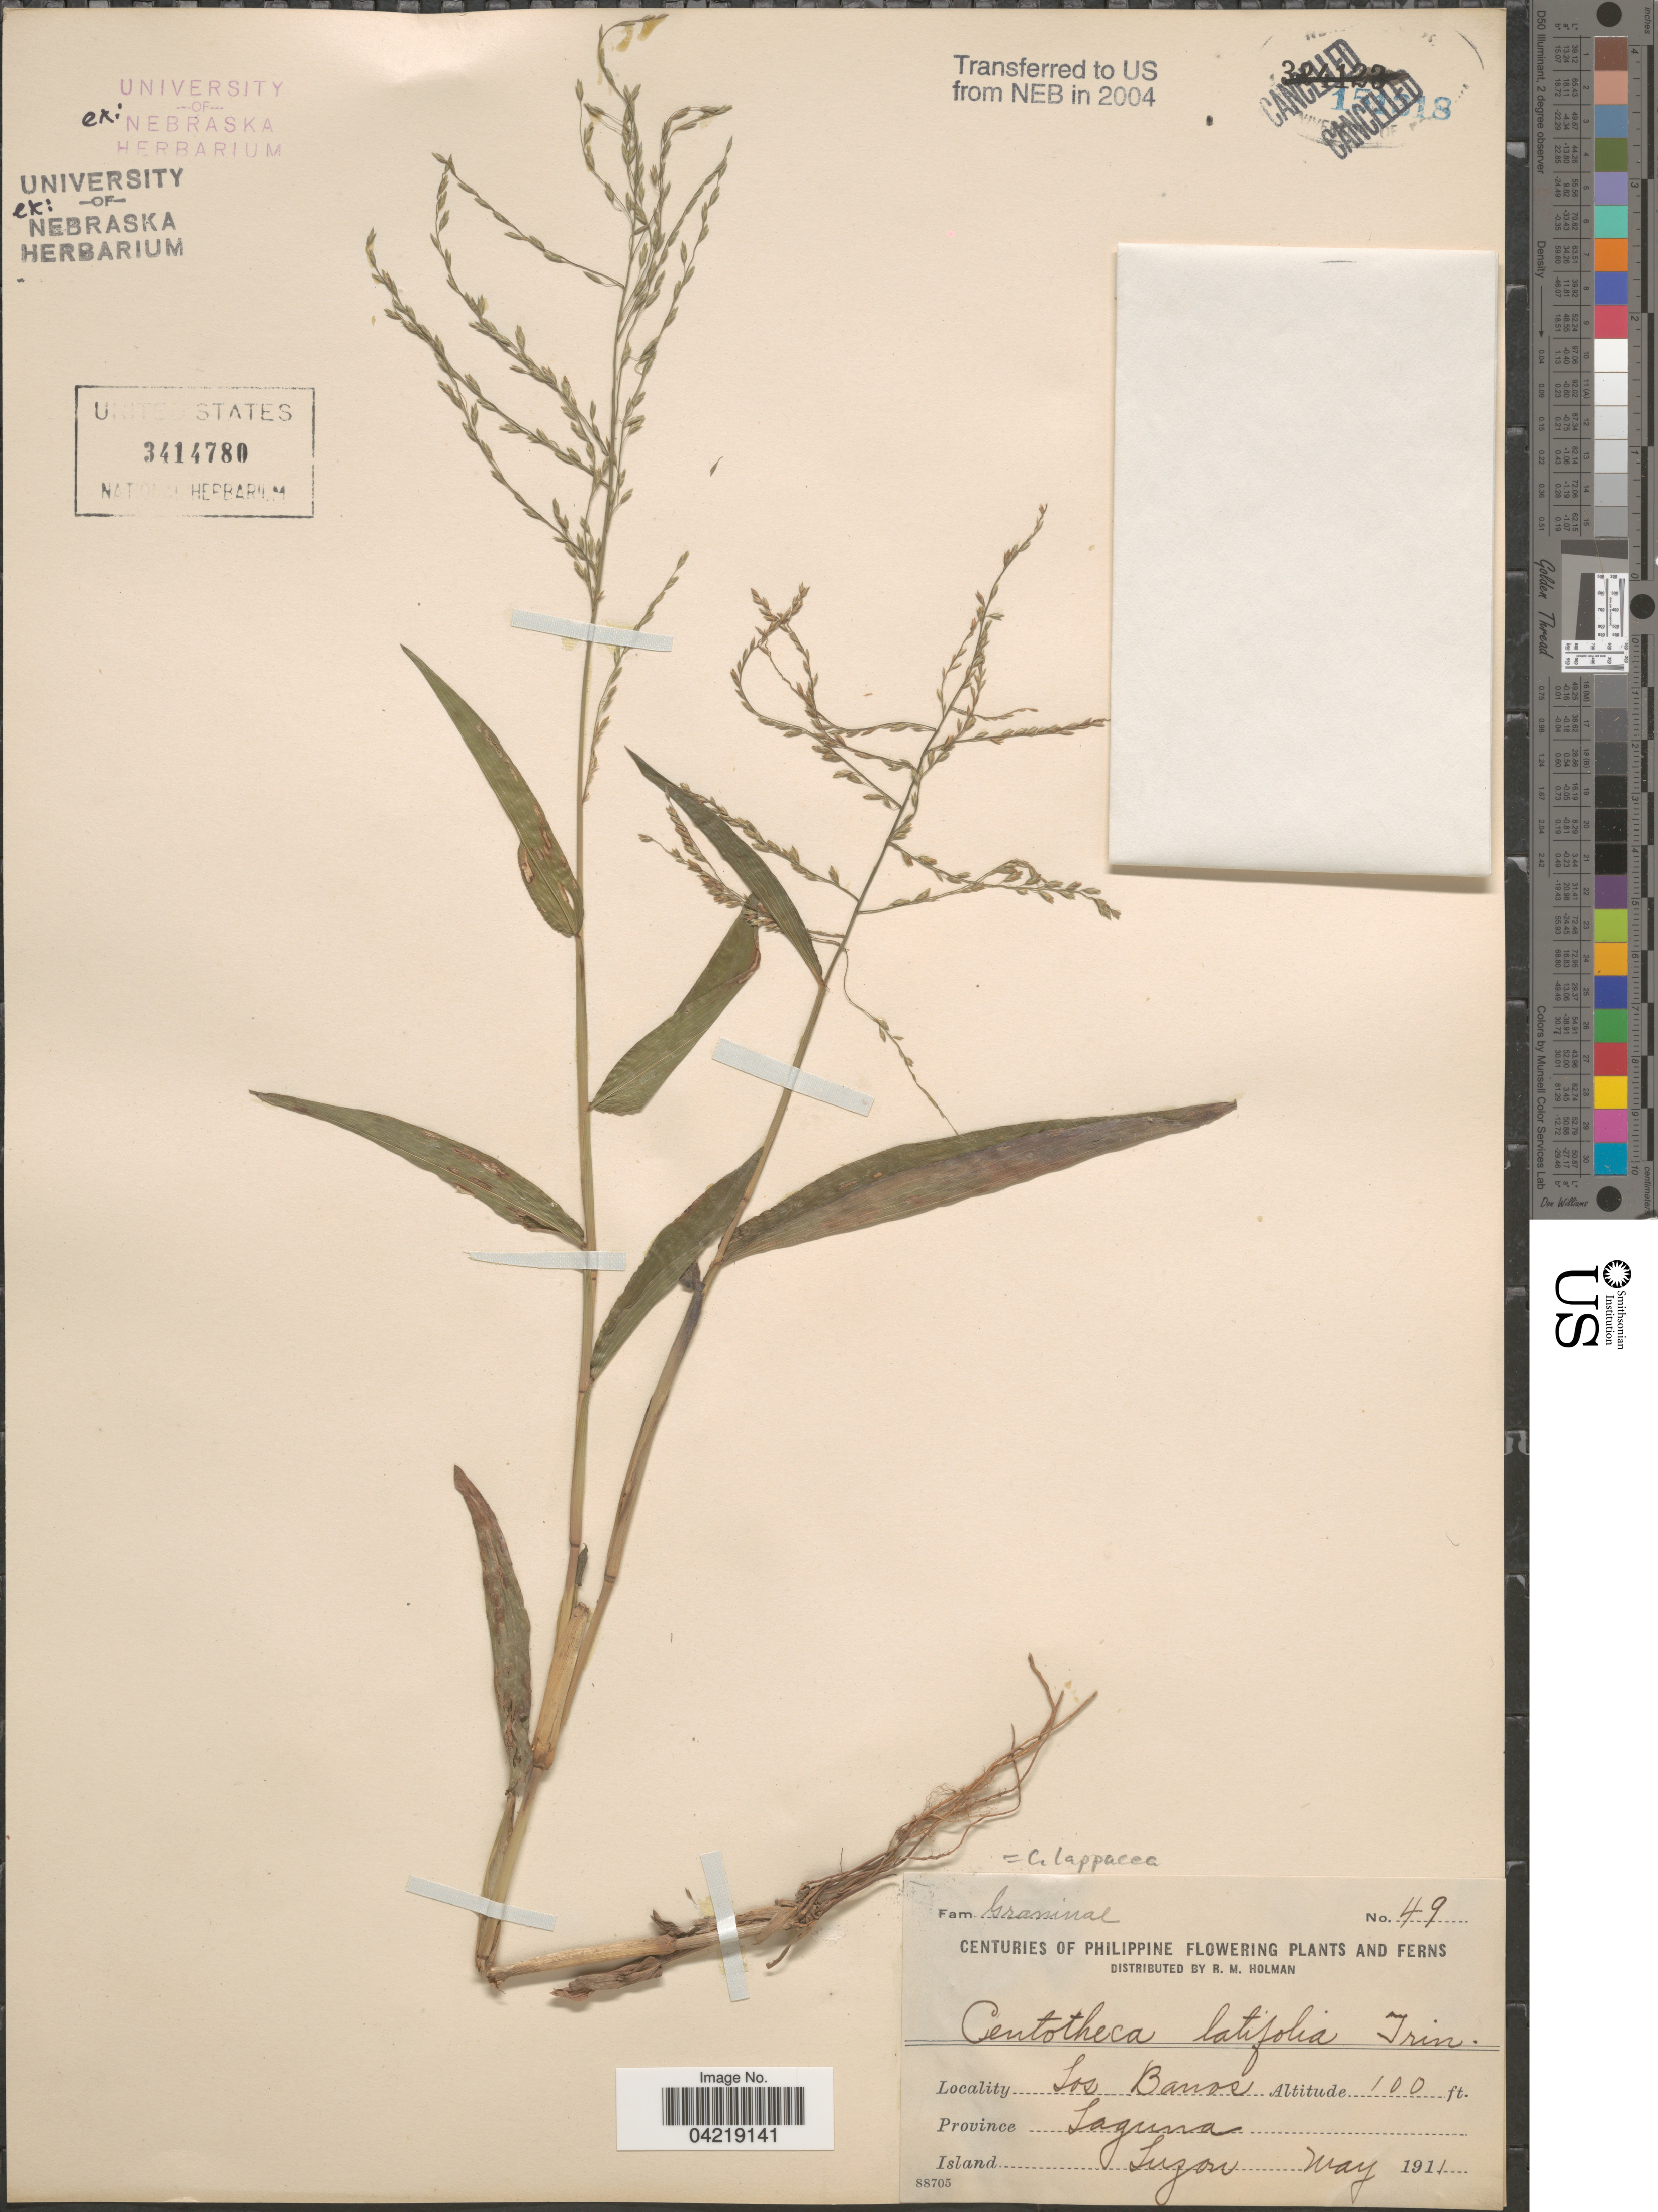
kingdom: Plantae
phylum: Tracheophyta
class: Liliopsida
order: Poales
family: Poaceae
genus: Centotheca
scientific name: Centotheca lappacea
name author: (L.) Desv.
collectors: R. Holman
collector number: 49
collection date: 1911-05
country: Philippines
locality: Los Banos. Province Laguna. Island Luzon.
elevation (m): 30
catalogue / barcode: US 3414780